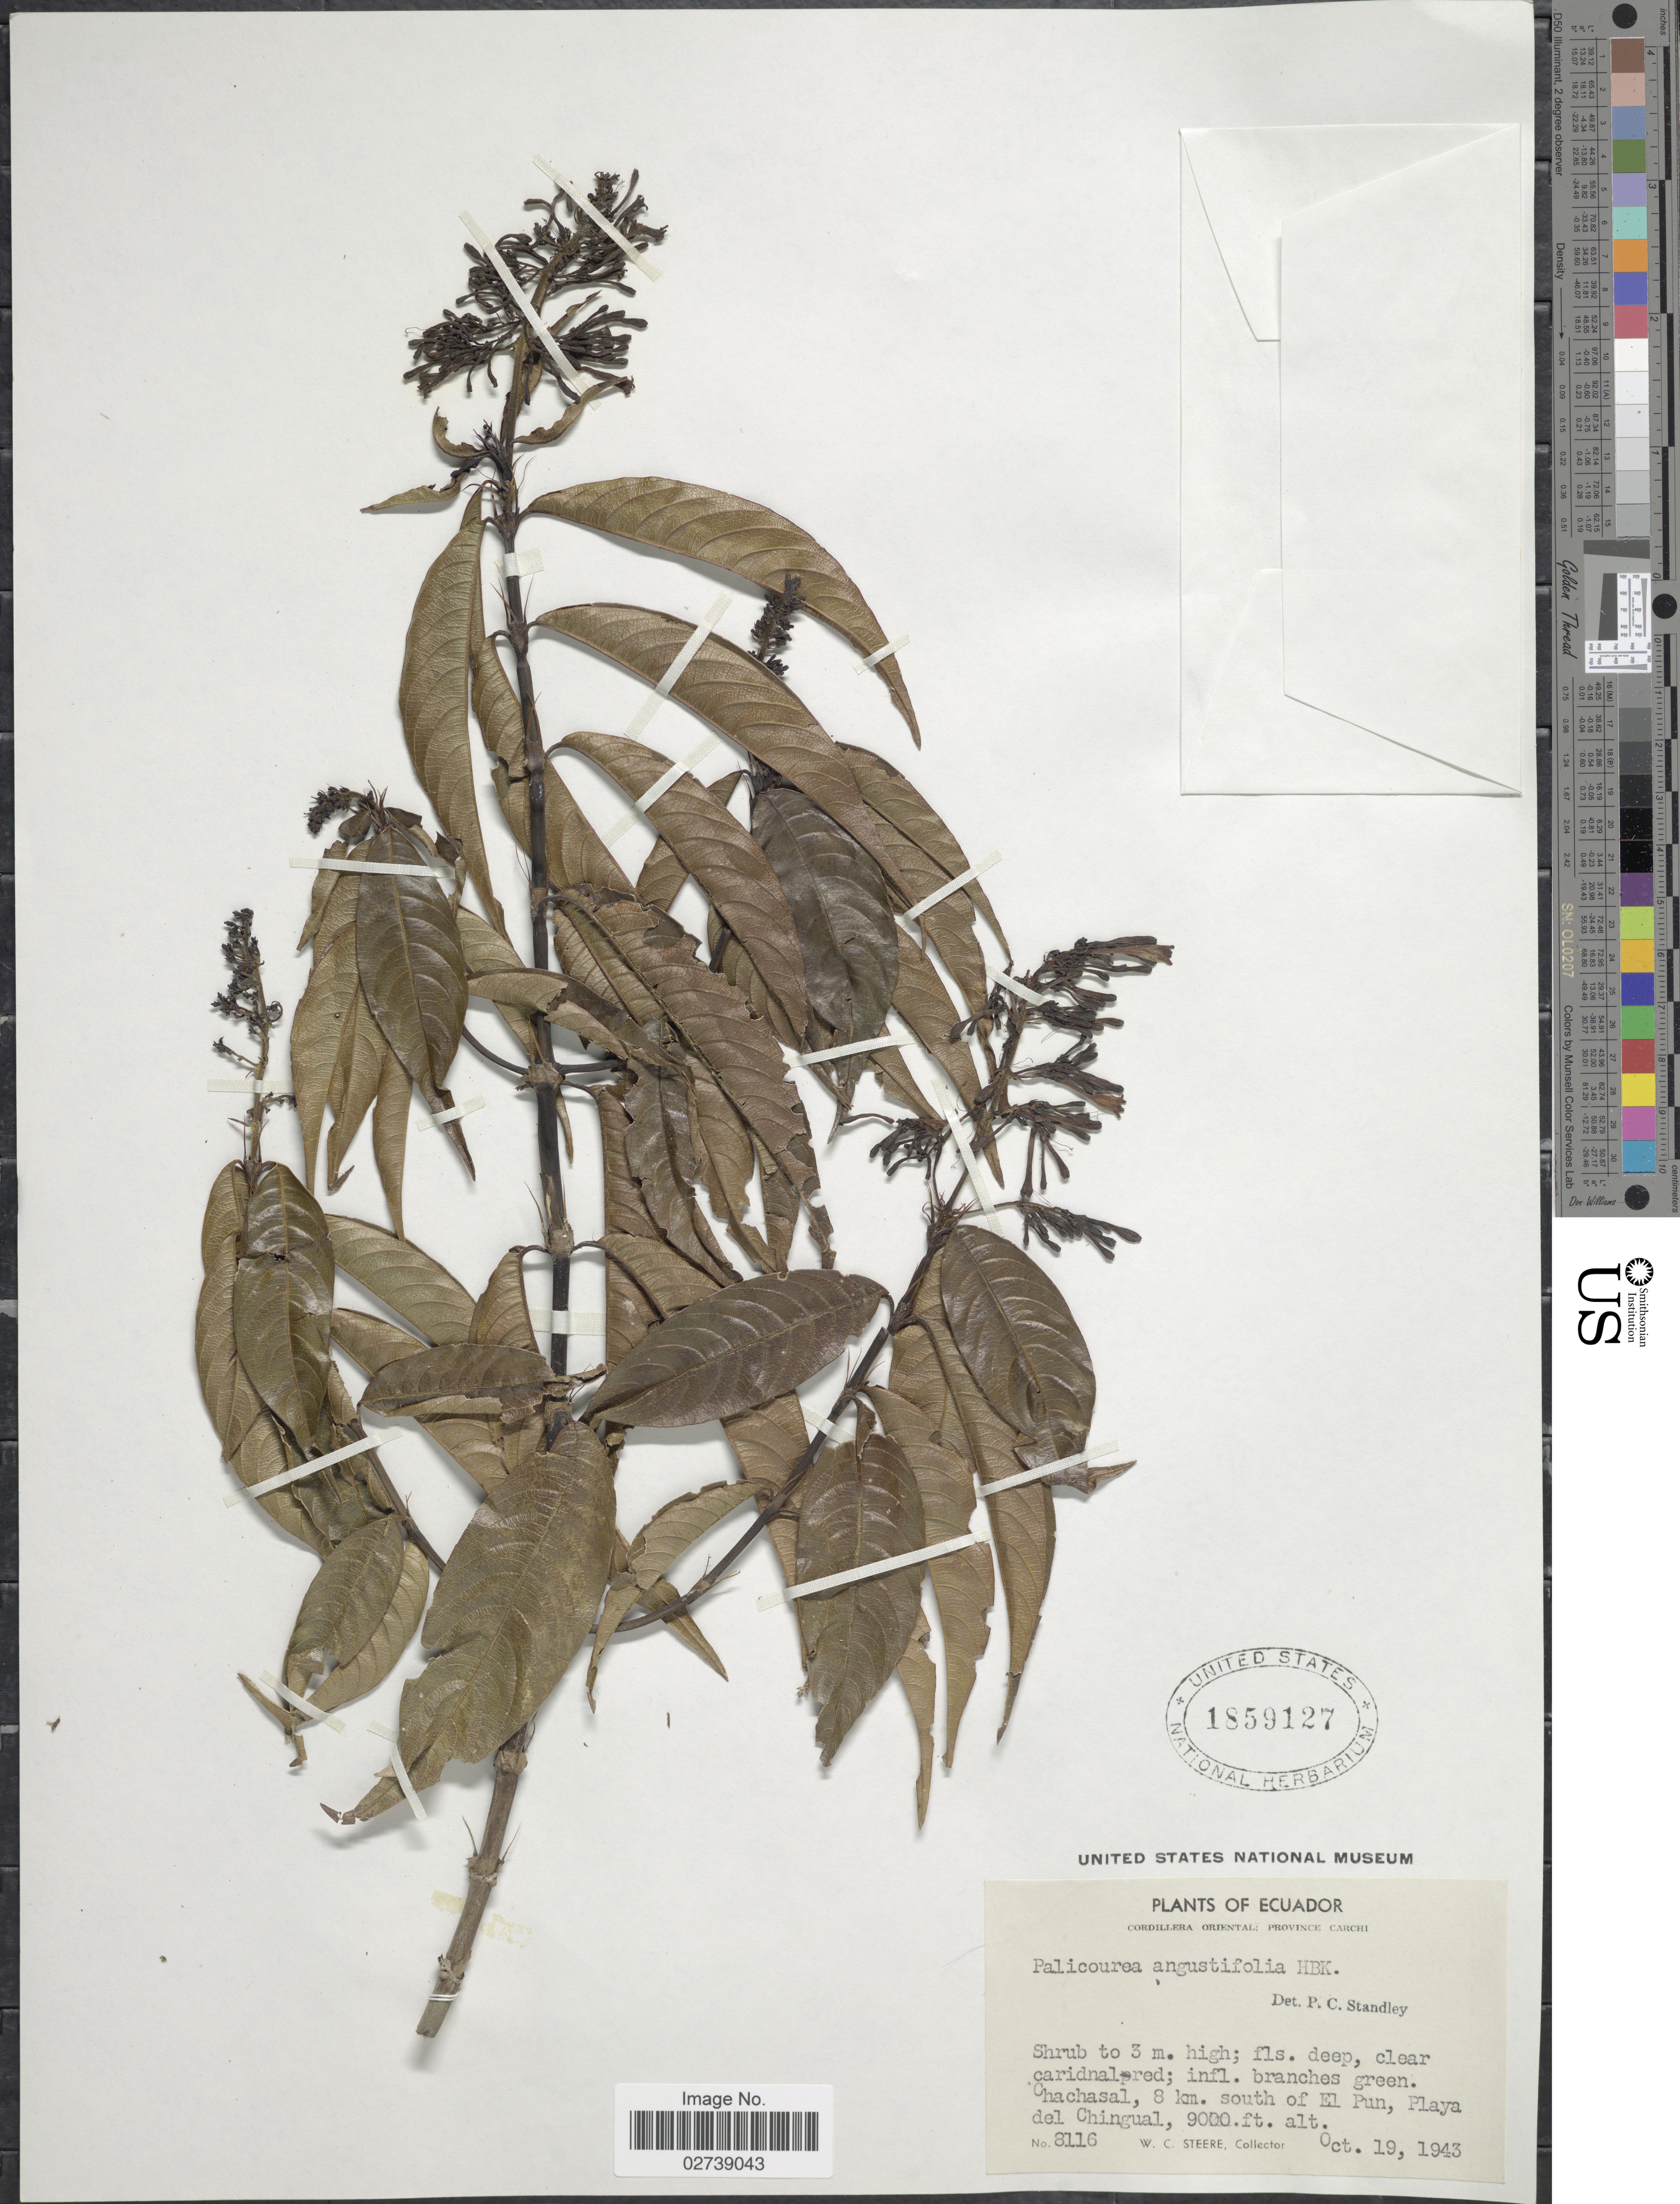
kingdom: Plantae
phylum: Tracheophyta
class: Magnoliopsida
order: Gentianales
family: Rubiaceae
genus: Palicourea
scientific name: Palicourea angustifolia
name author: Kunth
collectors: W. C. Steere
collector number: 8116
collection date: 1943-10-19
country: Ecuador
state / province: Carchi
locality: Cordillera Oriental: Province Carchi. Chachasal, 8 km. south of El Pun, Playa del Chingual.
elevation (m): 2743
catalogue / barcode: US 1859127